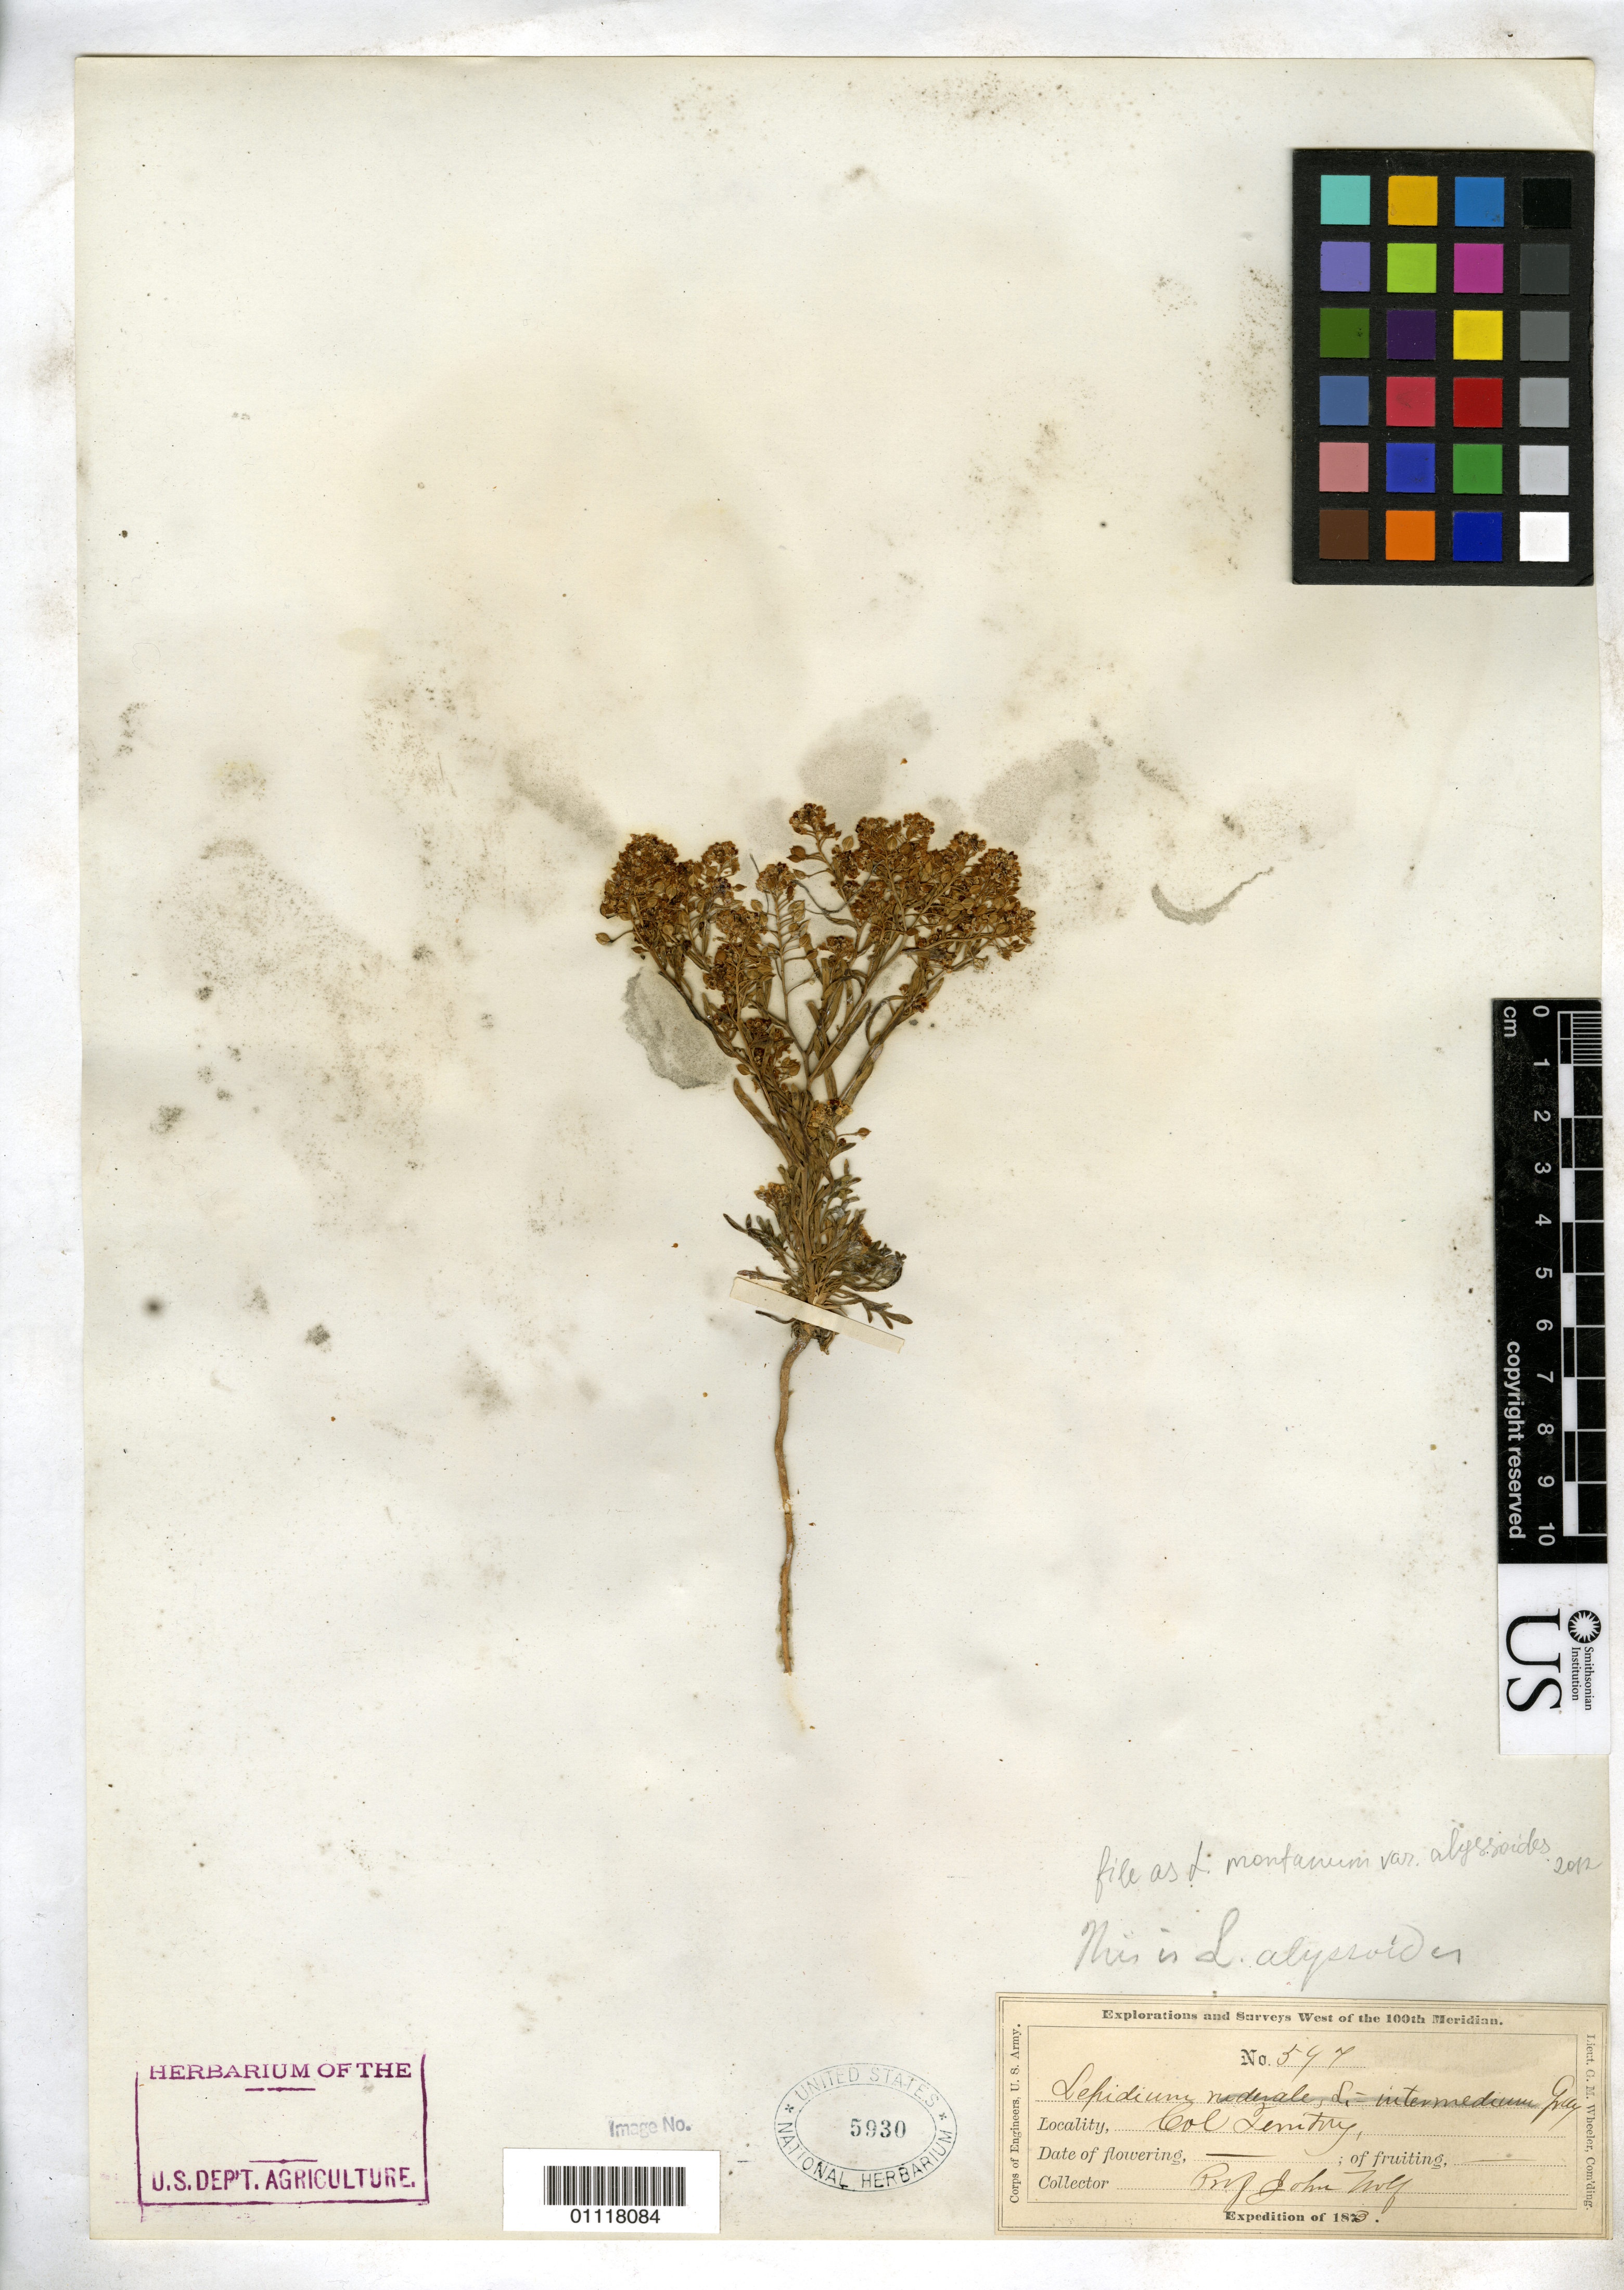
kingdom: Plantae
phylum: Tracheophyta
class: Magnoliopsida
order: Brassicales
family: Brassicaceae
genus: Lepidium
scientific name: Lepidium montanum var. alyssoides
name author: (A. Gray) M.E. Jones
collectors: J. Wolf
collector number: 547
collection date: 1873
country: United States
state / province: Colorado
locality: Col Territory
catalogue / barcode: US 5930